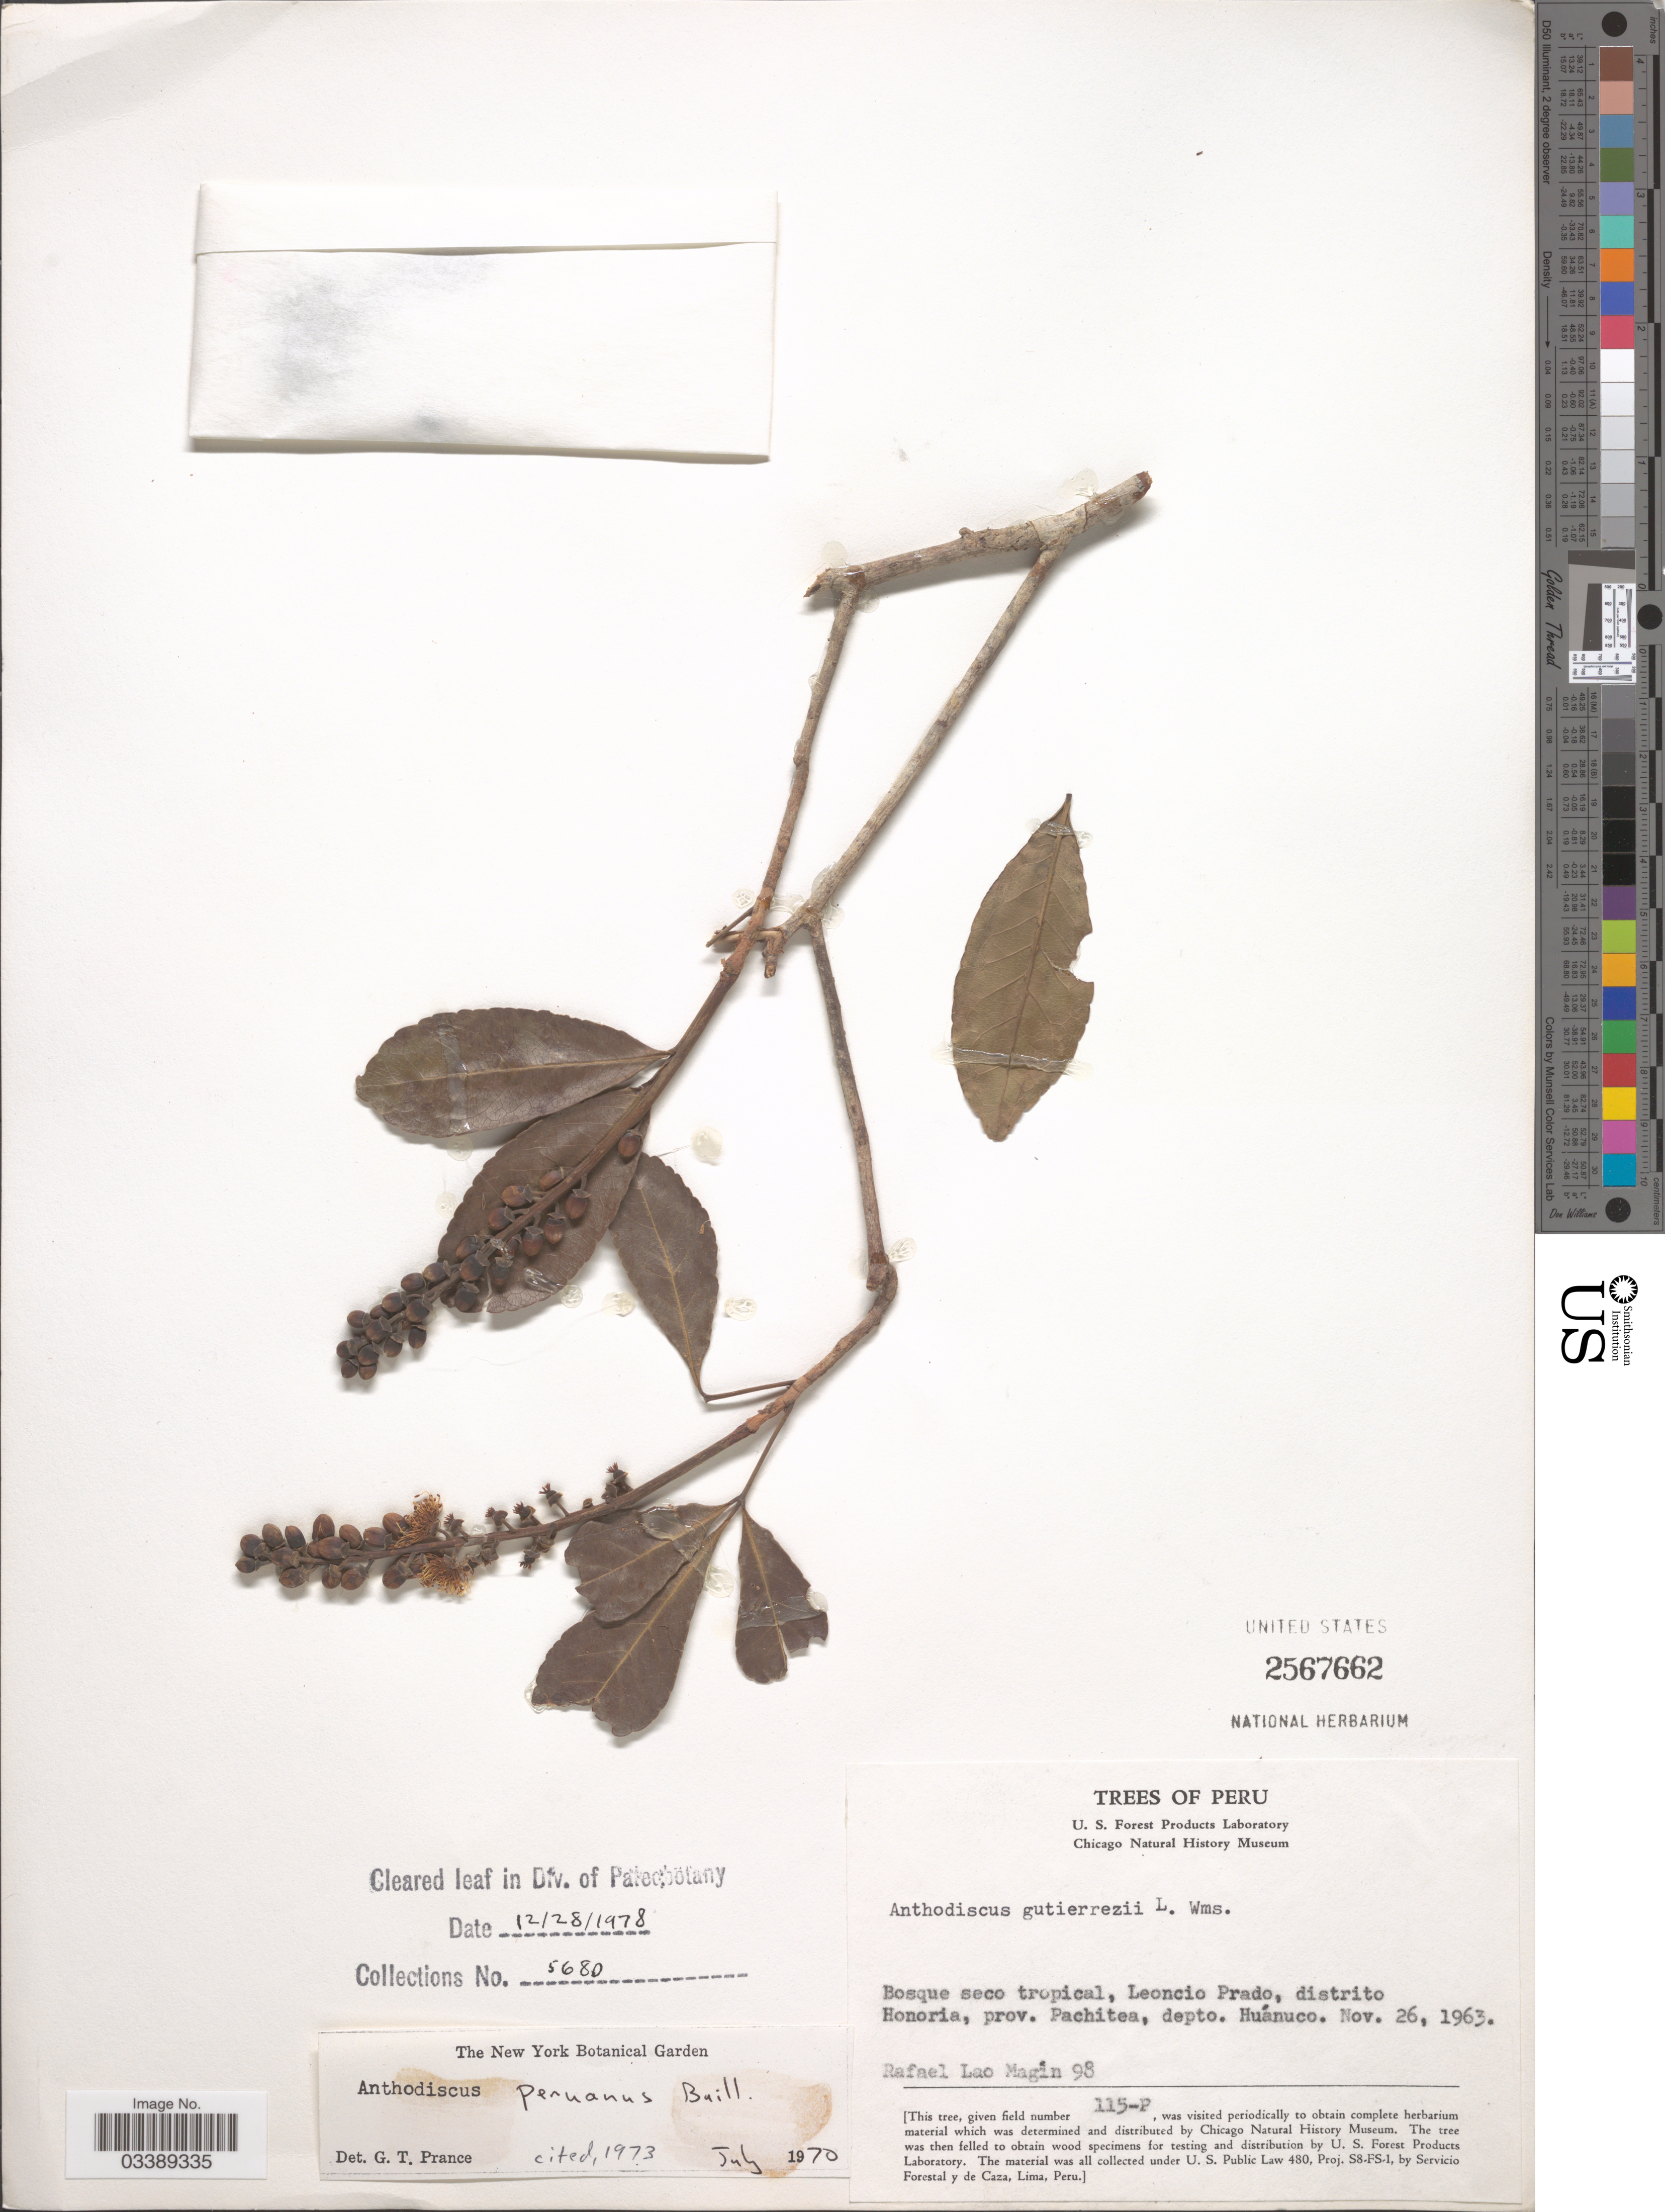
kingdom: Plantae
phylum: Tracheophyta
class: Magnoliopsida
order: Malpighiales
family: Caryocaraceae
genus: Anthodiscus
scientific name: Anthodiscus peruanus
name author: Baill.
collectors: R. L. Magin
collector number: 98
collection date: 1963-11-26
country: Peru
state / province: Huánuco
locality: Leoncio Prado, distrito Honoria, prov. Pachitea, depto. Huánuco.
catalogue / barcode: US 2567662